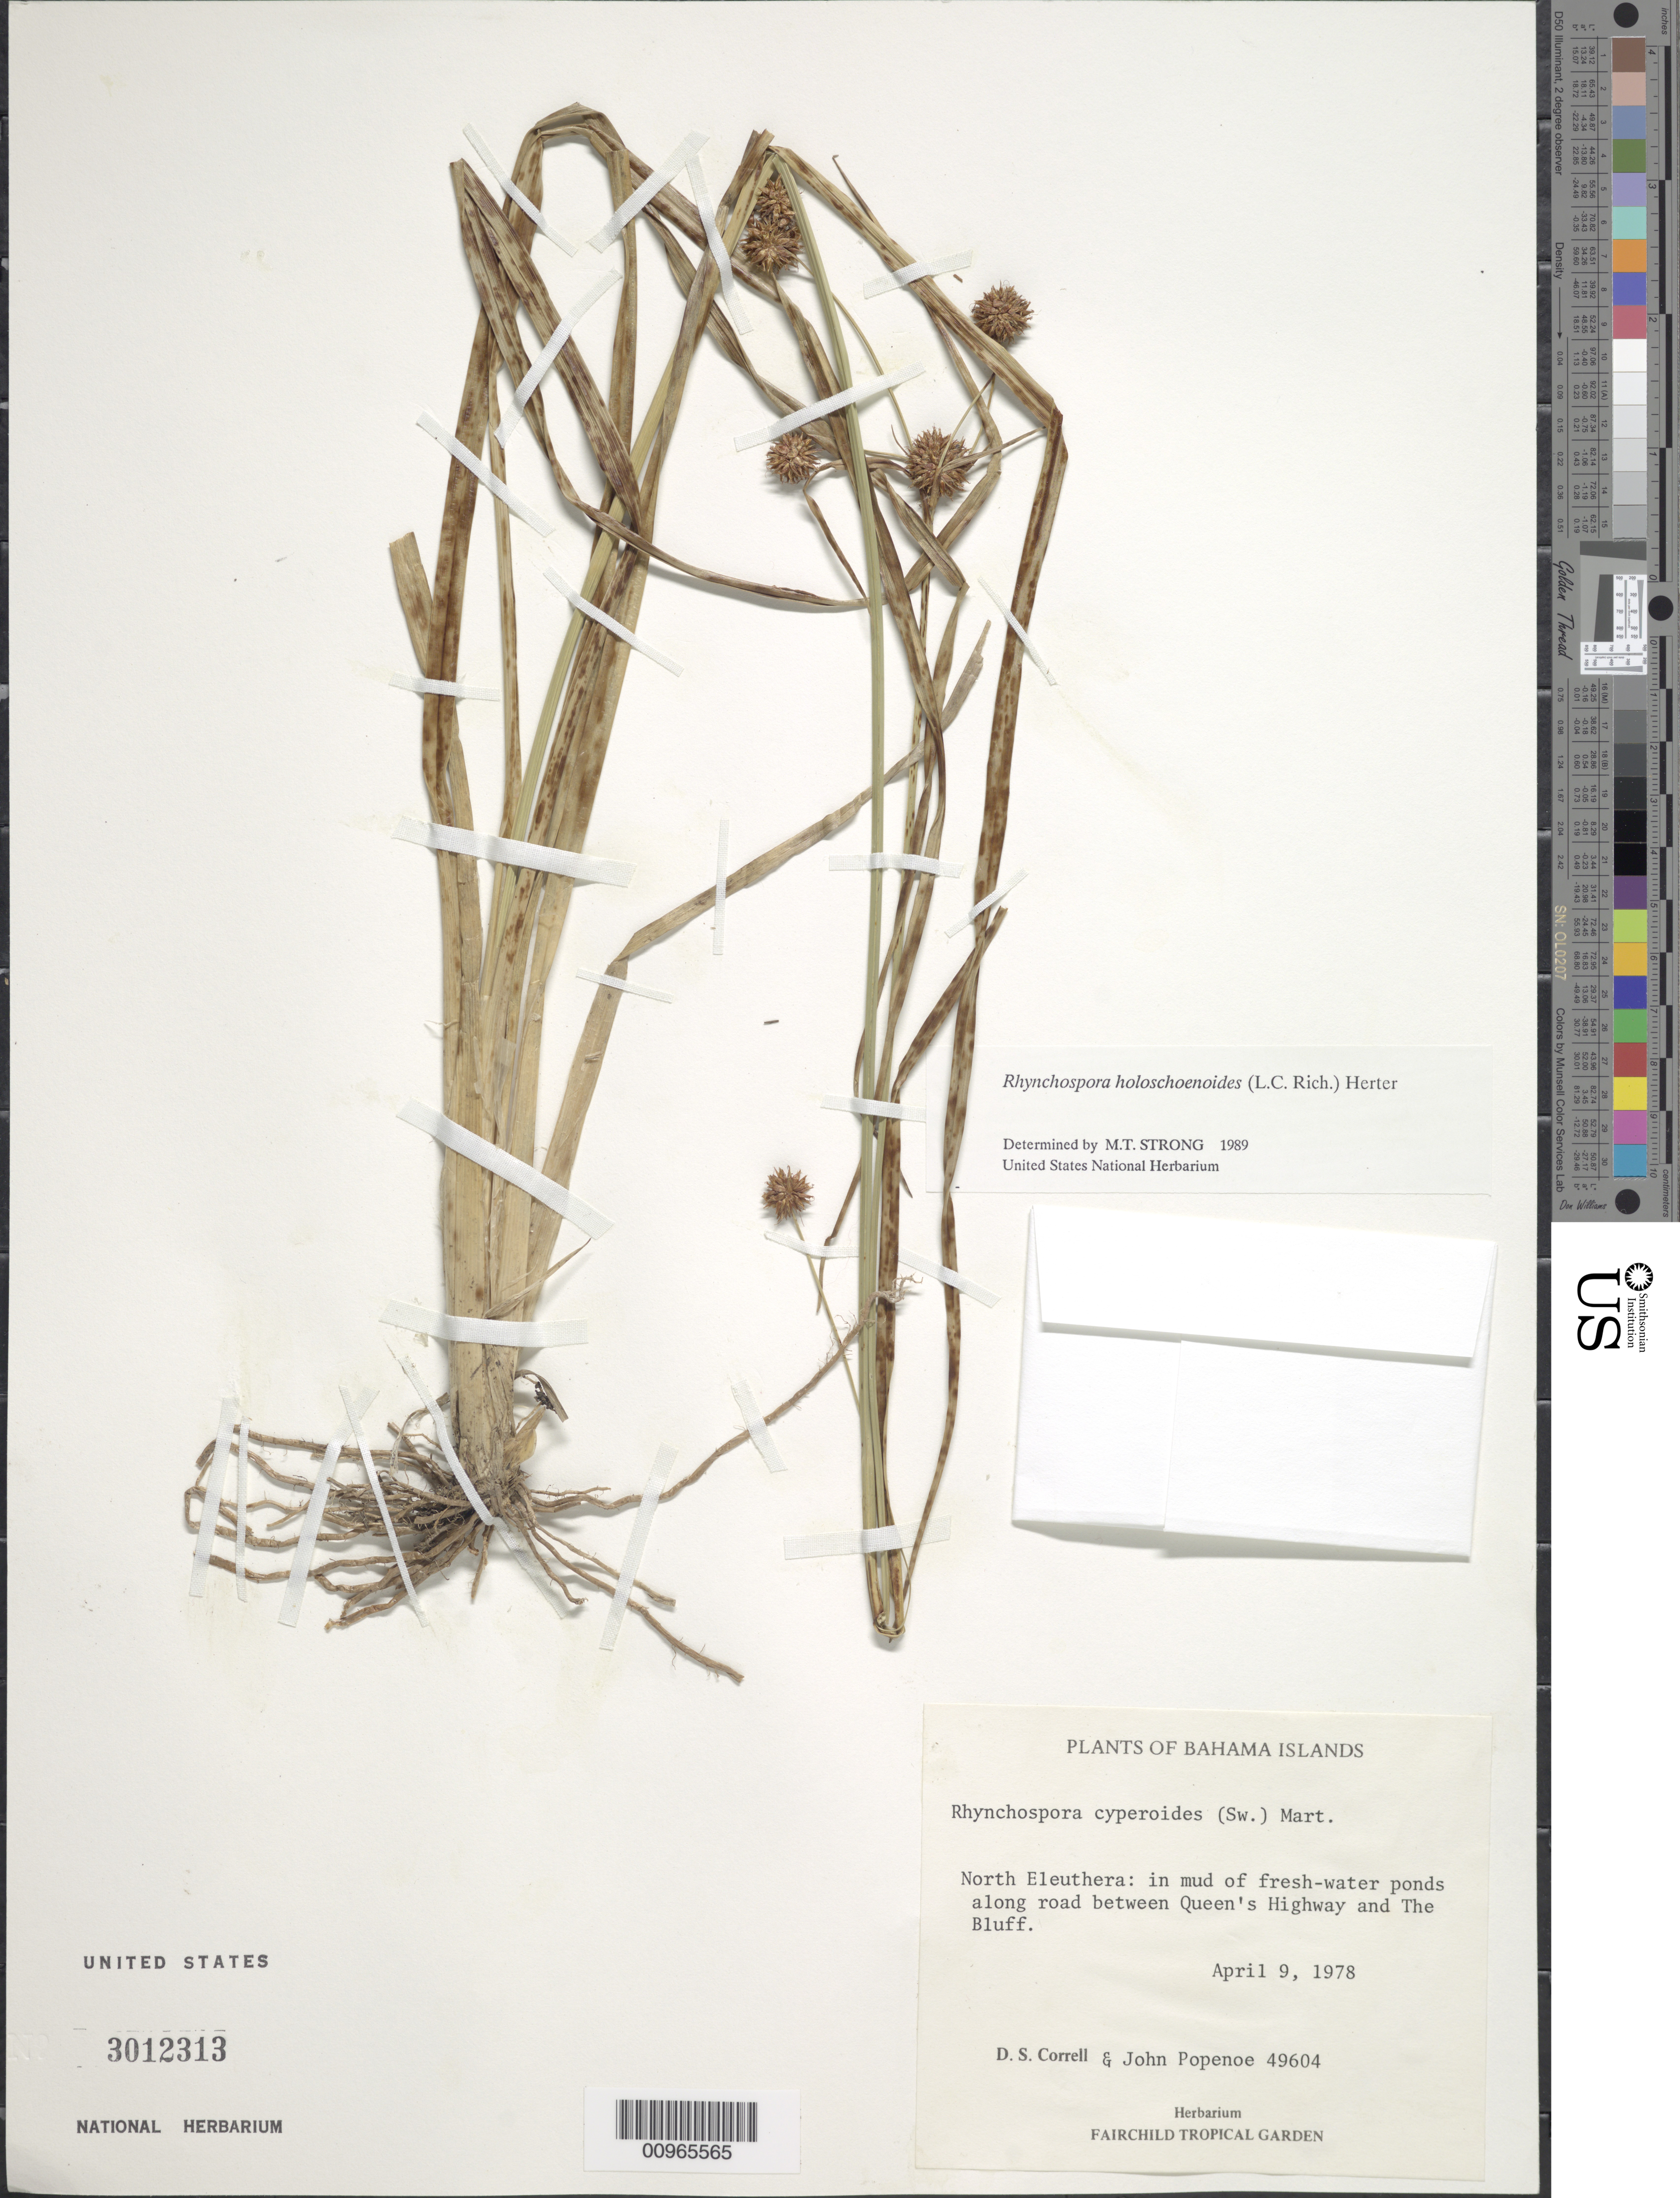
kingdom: Plantae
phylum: Tracheophyta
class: Liliopsida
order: Poales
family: Cyperaceae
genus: Rhynchospora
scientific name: Rhynchospora holoschoenoides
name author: (Rich.) Herter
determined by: Strong, M. T., (US), Smithsonian Institution - National Museum of Natural History (UNITED STATES)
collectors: D. S. Correll & J. Popenoe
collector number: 49604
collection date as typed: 09 Apr 1978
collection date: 1978-04-09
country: Bahamas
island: North Eleuthera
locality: Between Queen's Highway and The Bluff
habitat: In mud of fresh-water ponds along road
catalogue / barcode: US 3012313